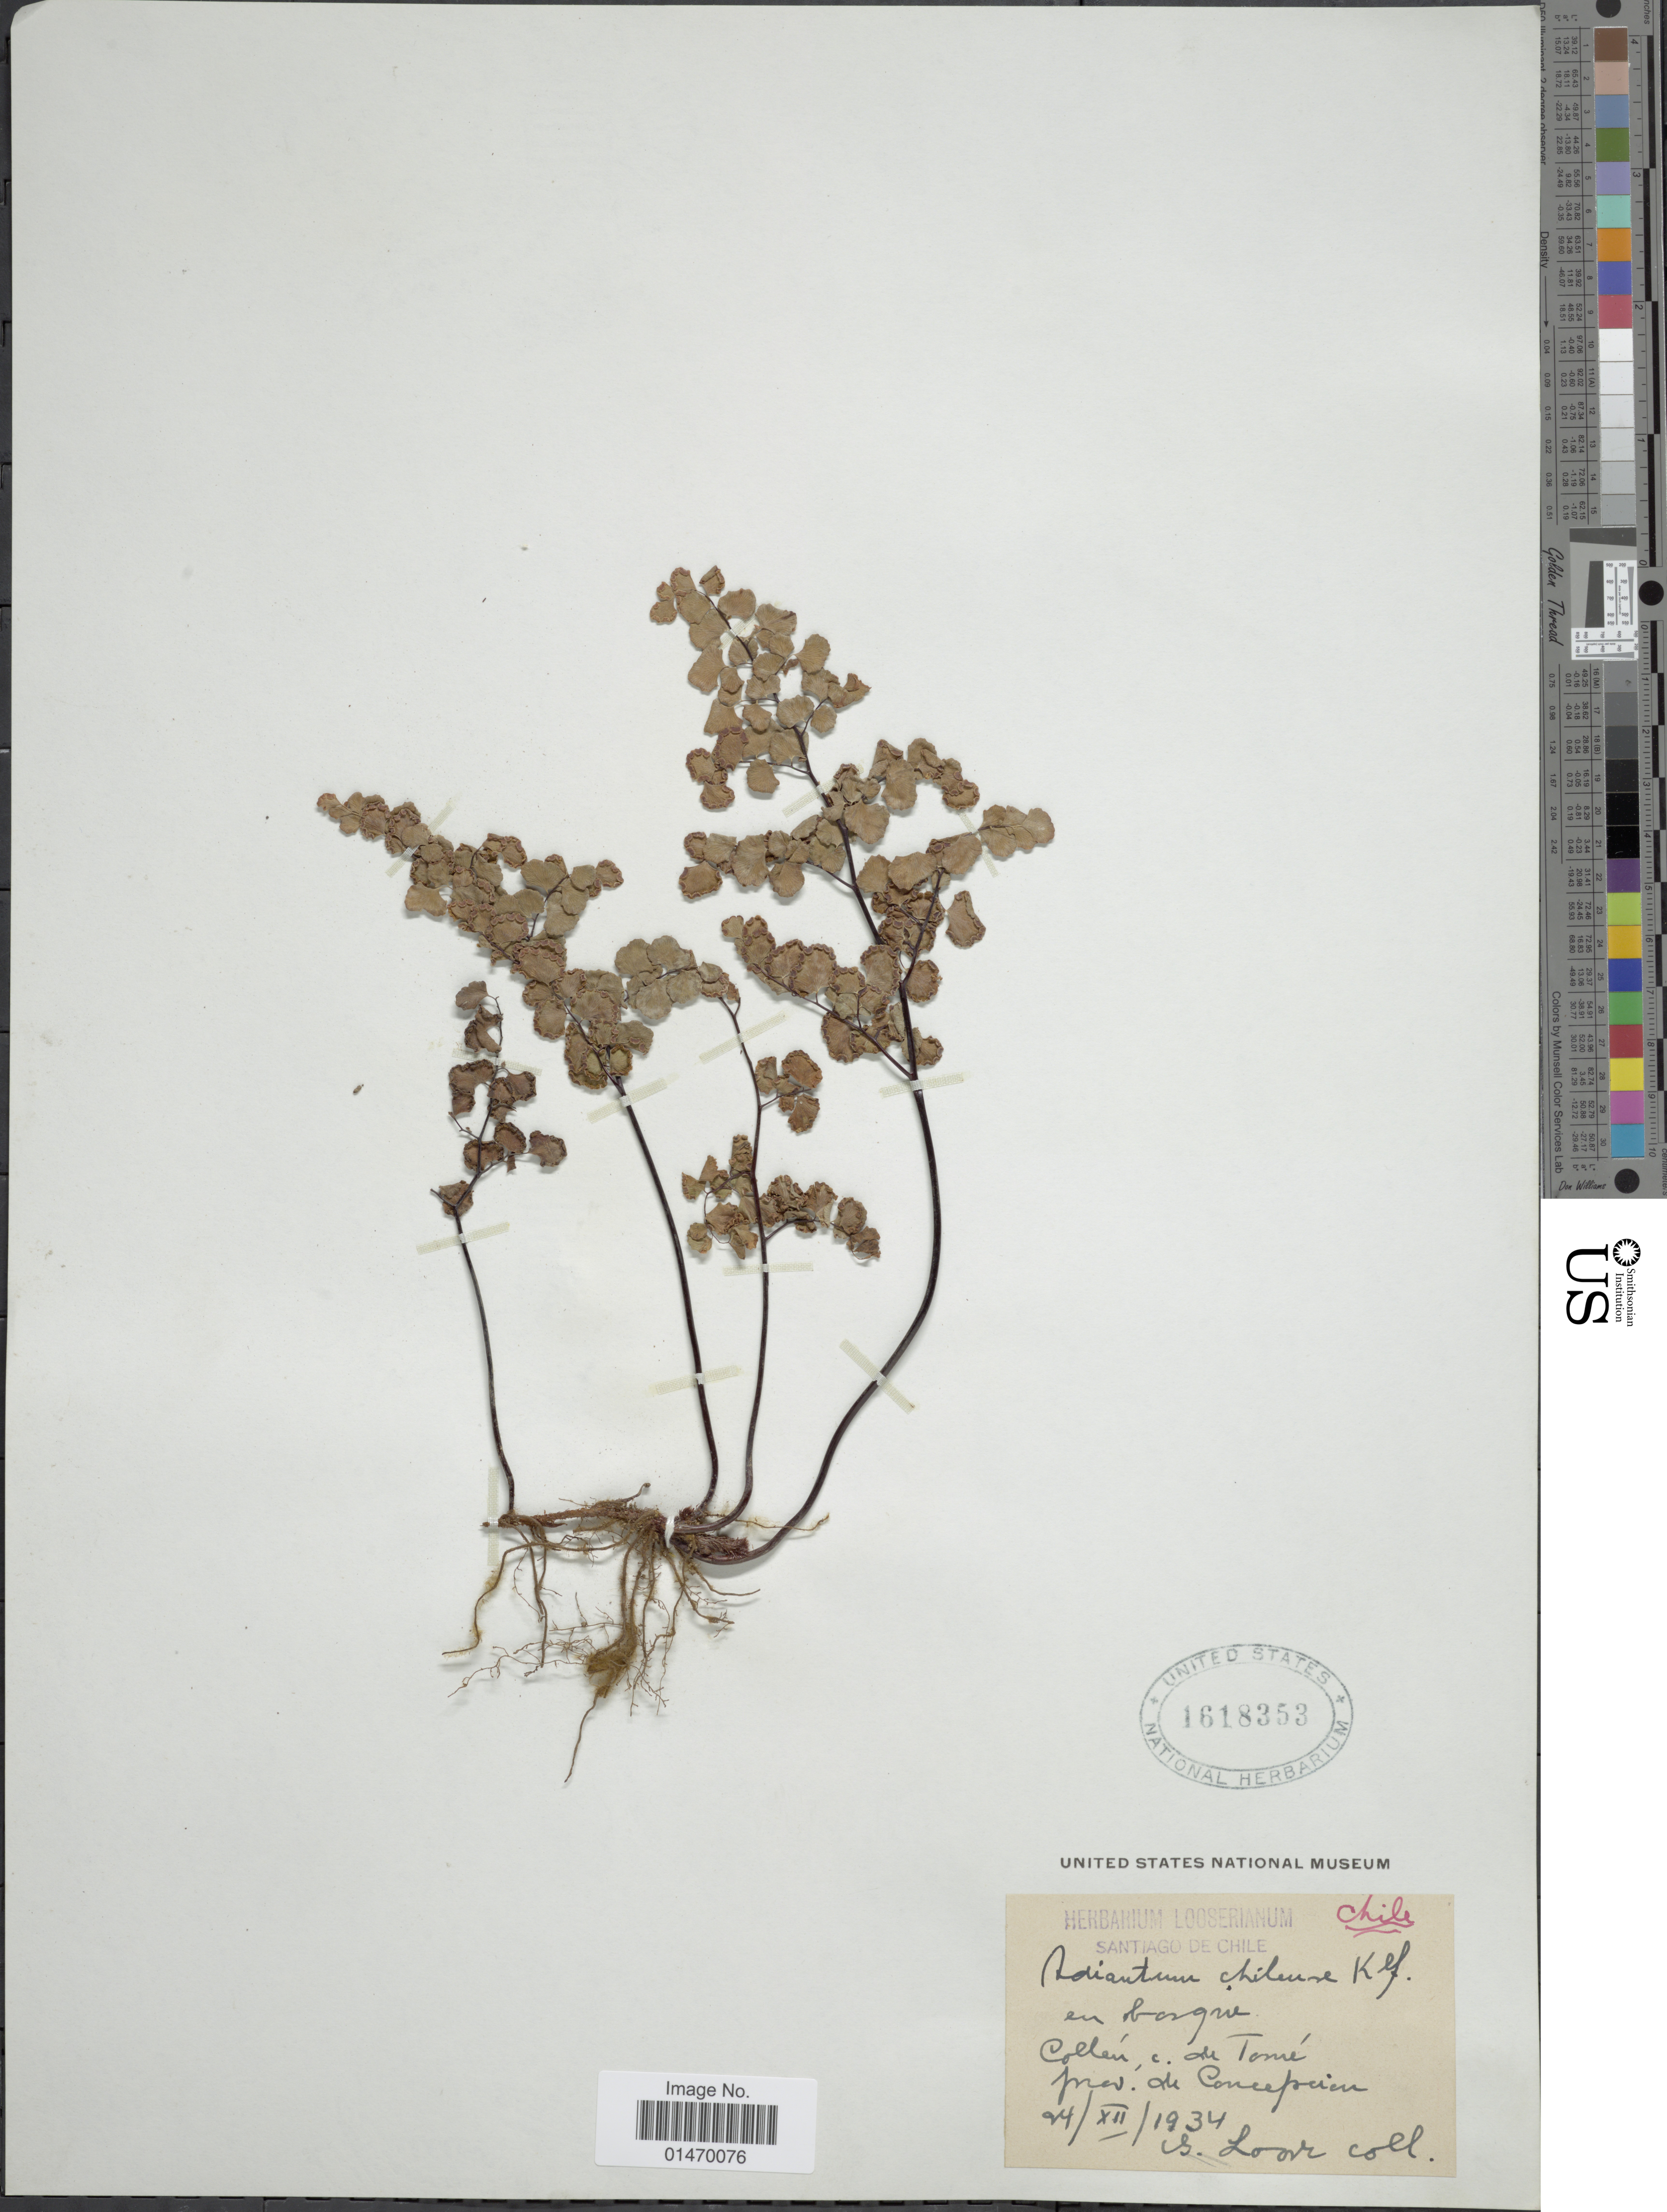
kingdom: Plantae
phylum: Tracheophyta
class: Polypodiopsida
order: Polypodiales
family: Pteridaceae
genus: Adiantum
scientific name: Adiantum chilense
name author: Kaulf.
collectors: G. Looser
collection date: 1934-12-24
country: Chile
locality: C. de Tomé , Prov. de Concepción.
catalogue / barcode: US 1618353